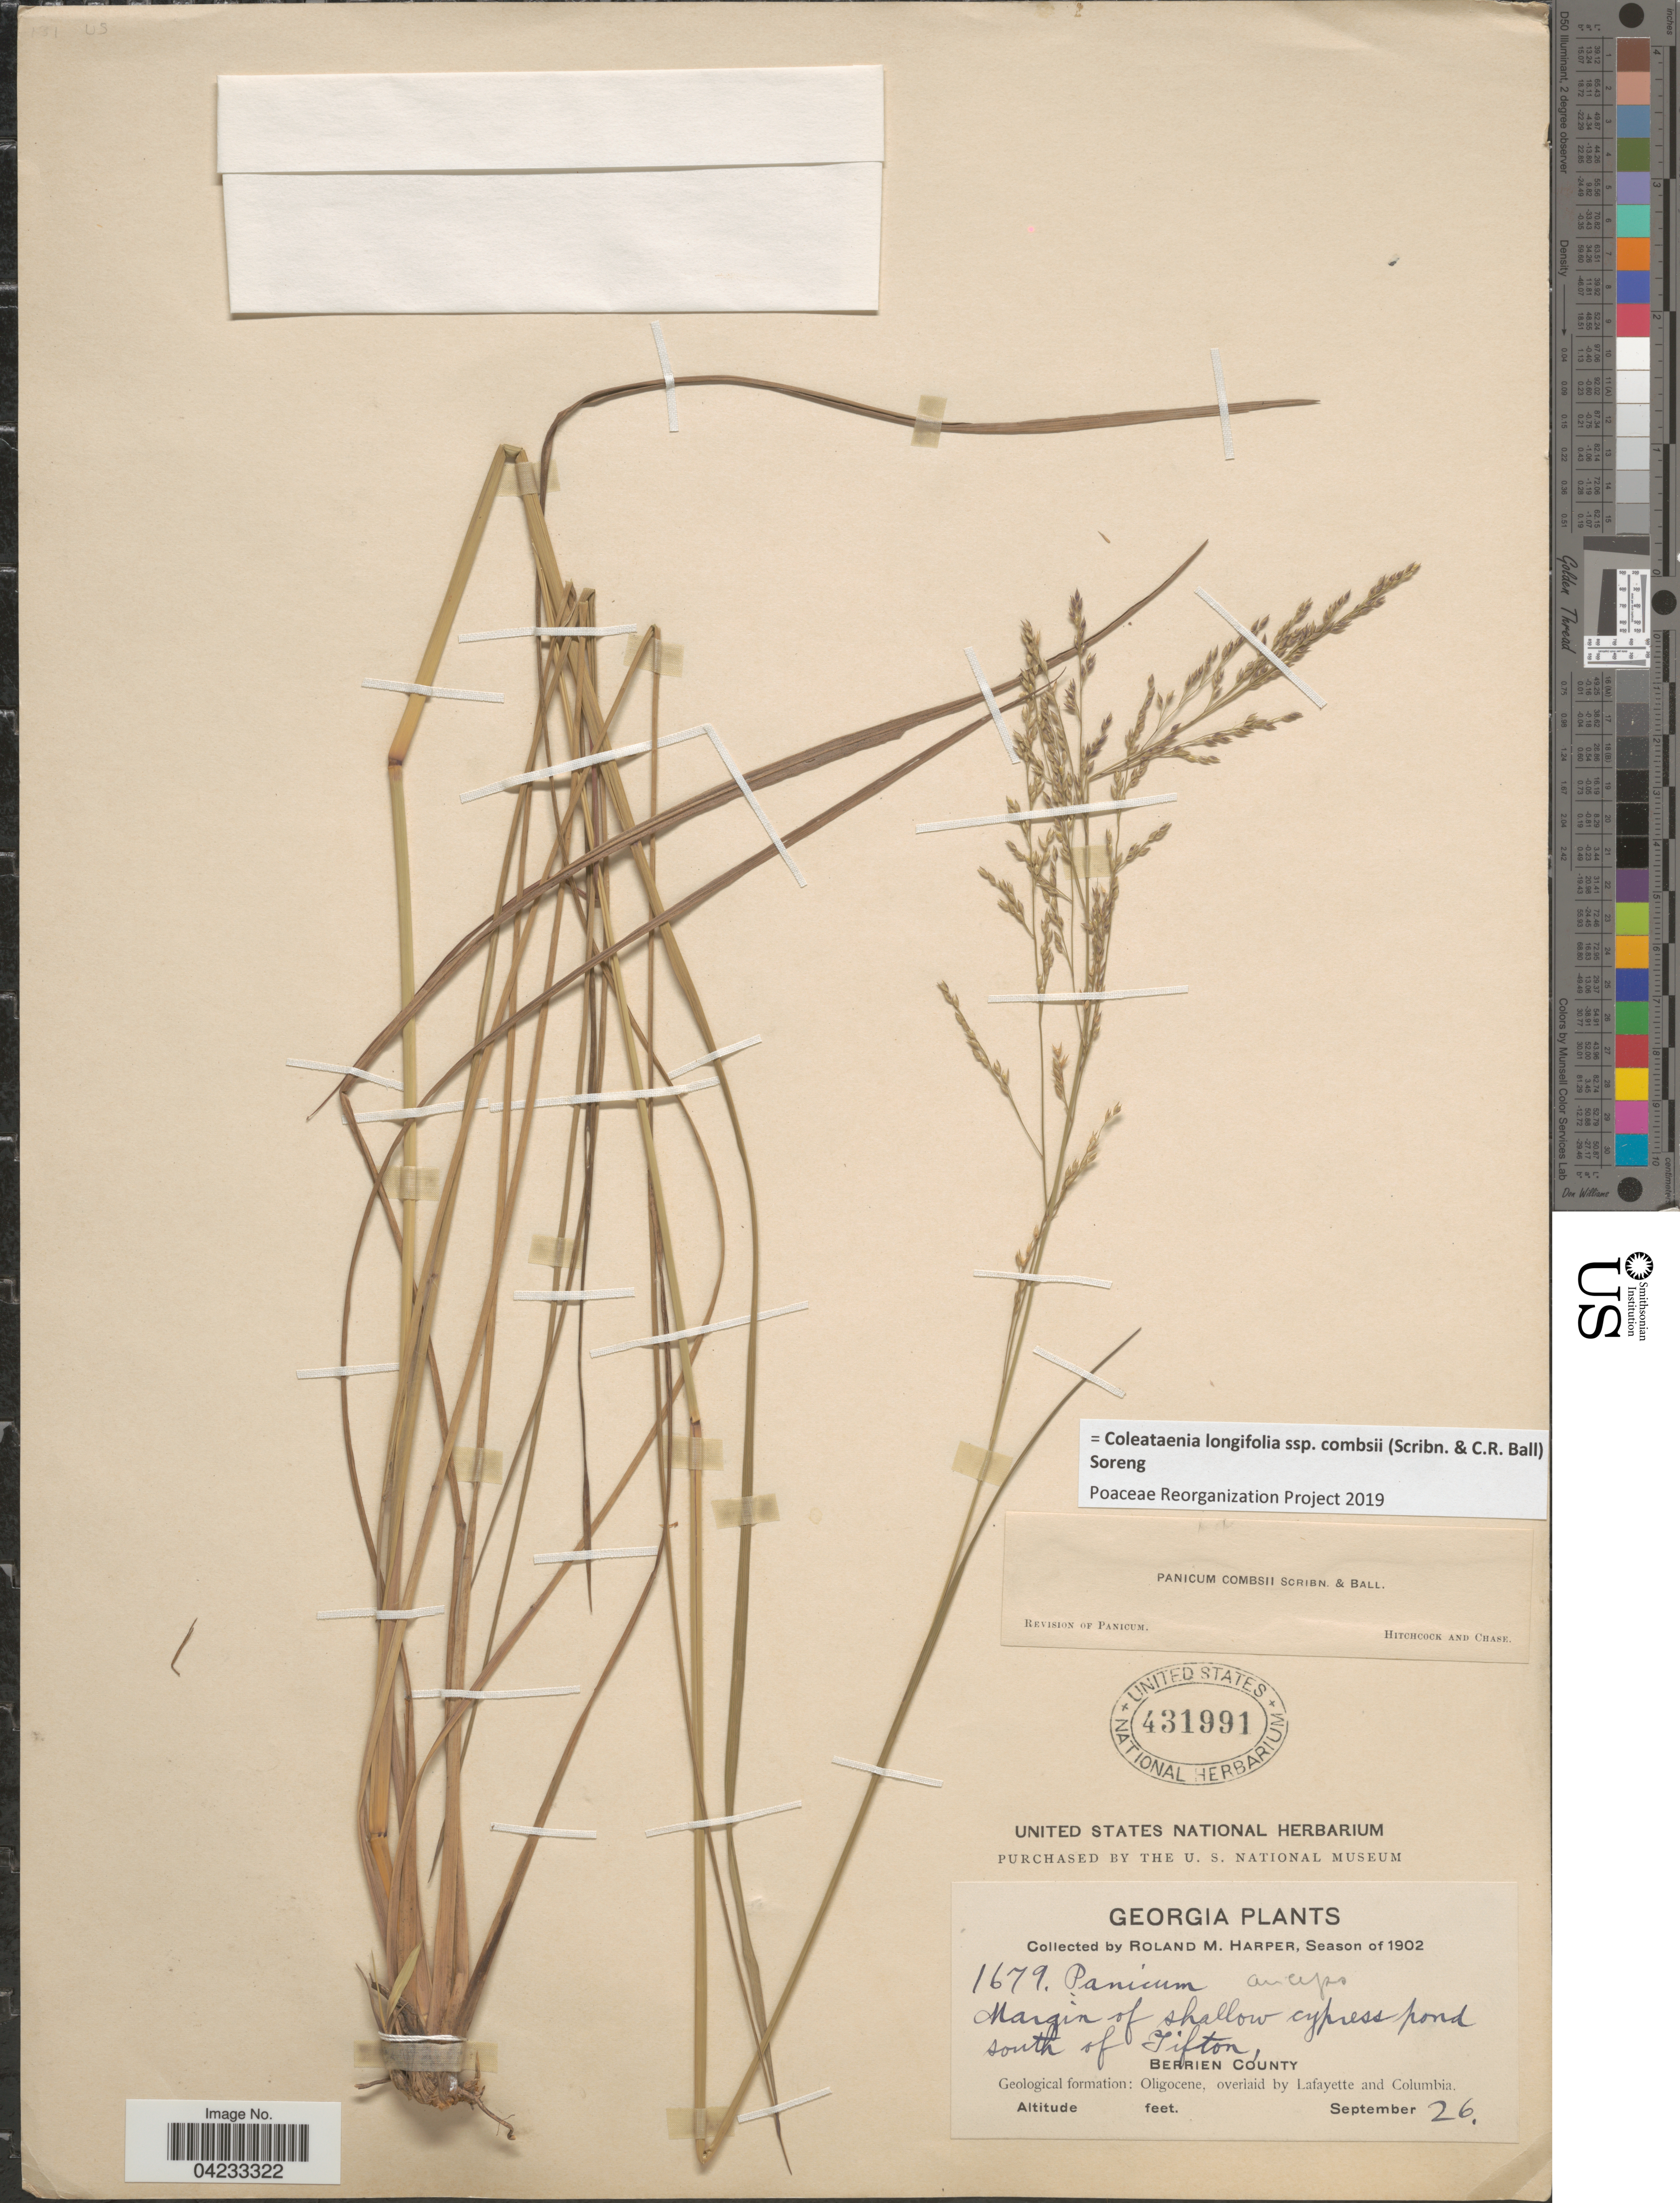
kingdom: Plantae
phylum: Tracheophyta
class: Liliopsida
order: Poales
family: Poaceae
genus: Coleataenia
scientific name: Coleataenia longifolia subsp. combsii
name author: (Scribn. & C.R. Ball) Soreng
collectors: R. M. Harper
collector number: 1679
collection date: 1902-09-26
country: United States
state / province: Georgia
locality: Margin of shallow cypress pond south of Tifton, Berrien County. Geological formation: Oligocene, overlaid by Lafayette and Columbia.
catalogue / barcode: US 431991